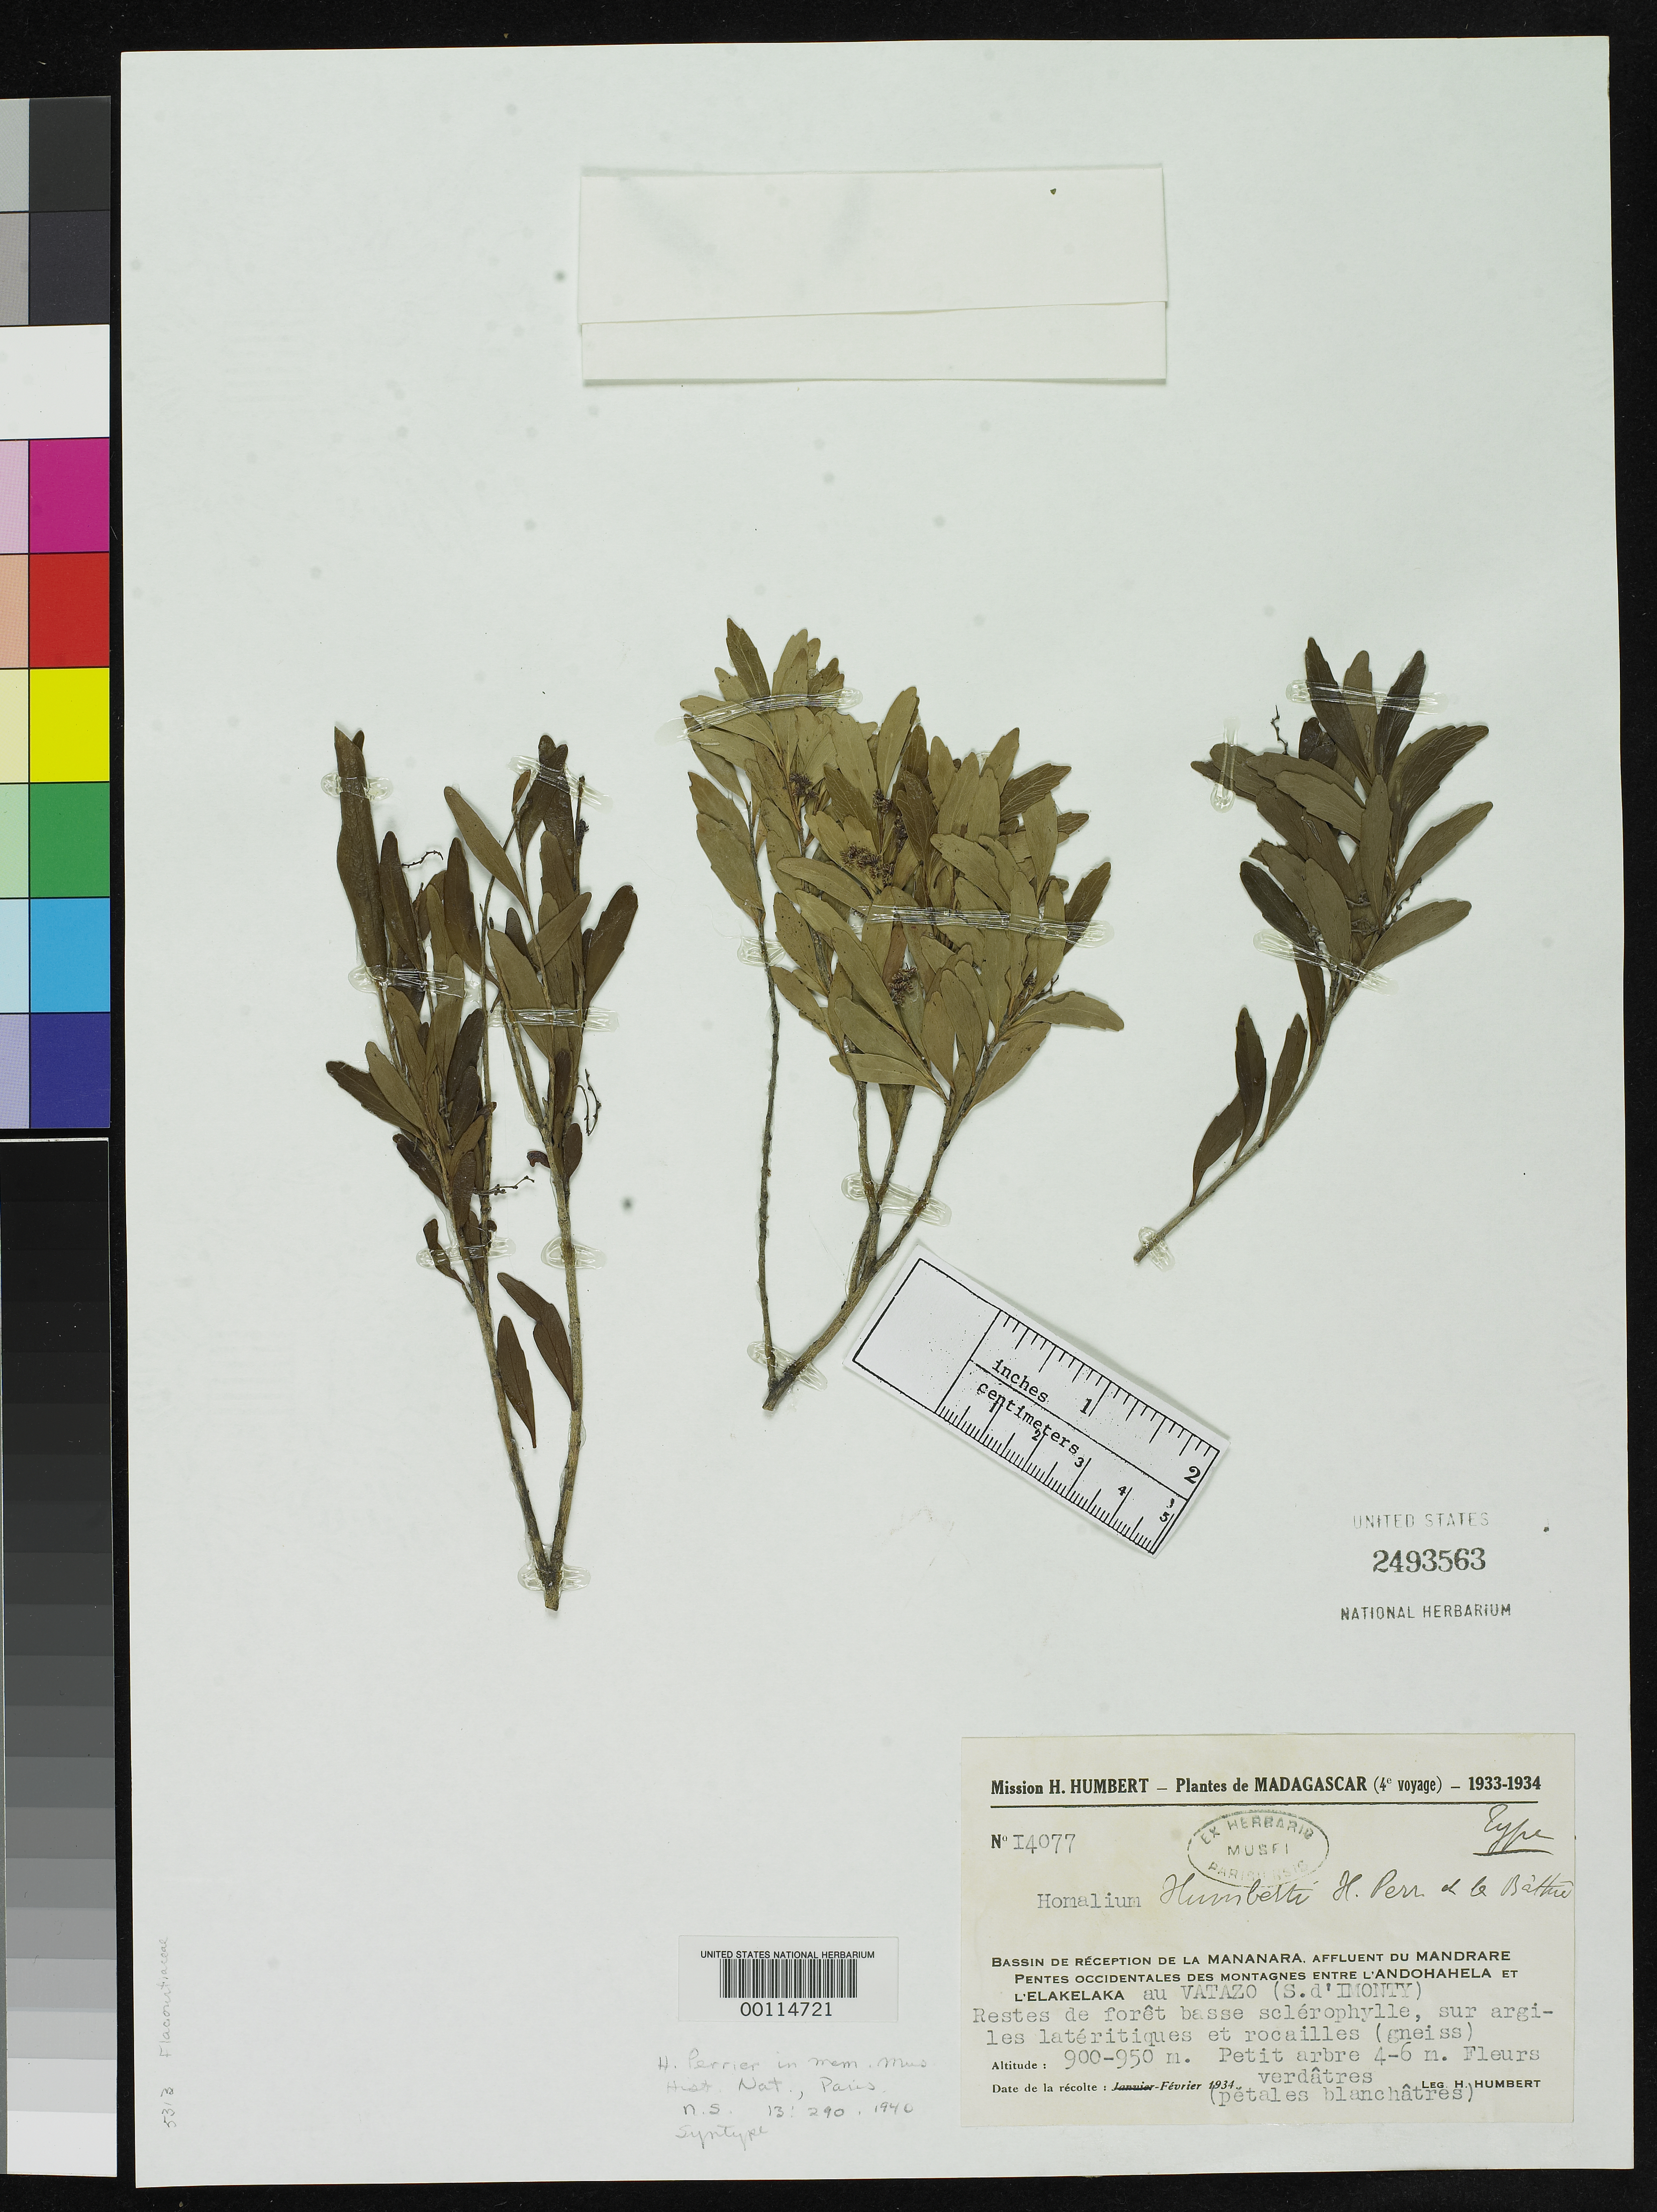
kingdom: Plantae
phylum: Tracheophyta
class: Magnoliopsida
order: Malpighiales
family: Salicaceae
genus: Homalium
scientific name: Homalium humberti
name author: H. Perrier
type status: Isosyntype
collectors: H. Humbert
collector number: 14077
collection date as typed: Feb 1934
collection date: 1934-02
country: Madagascar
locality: Basin of Mananara, pentes occidentales des montagnes between l'Andohahela and l'Elakelaka au Vataze.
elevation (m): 900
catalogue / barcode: US 2493563